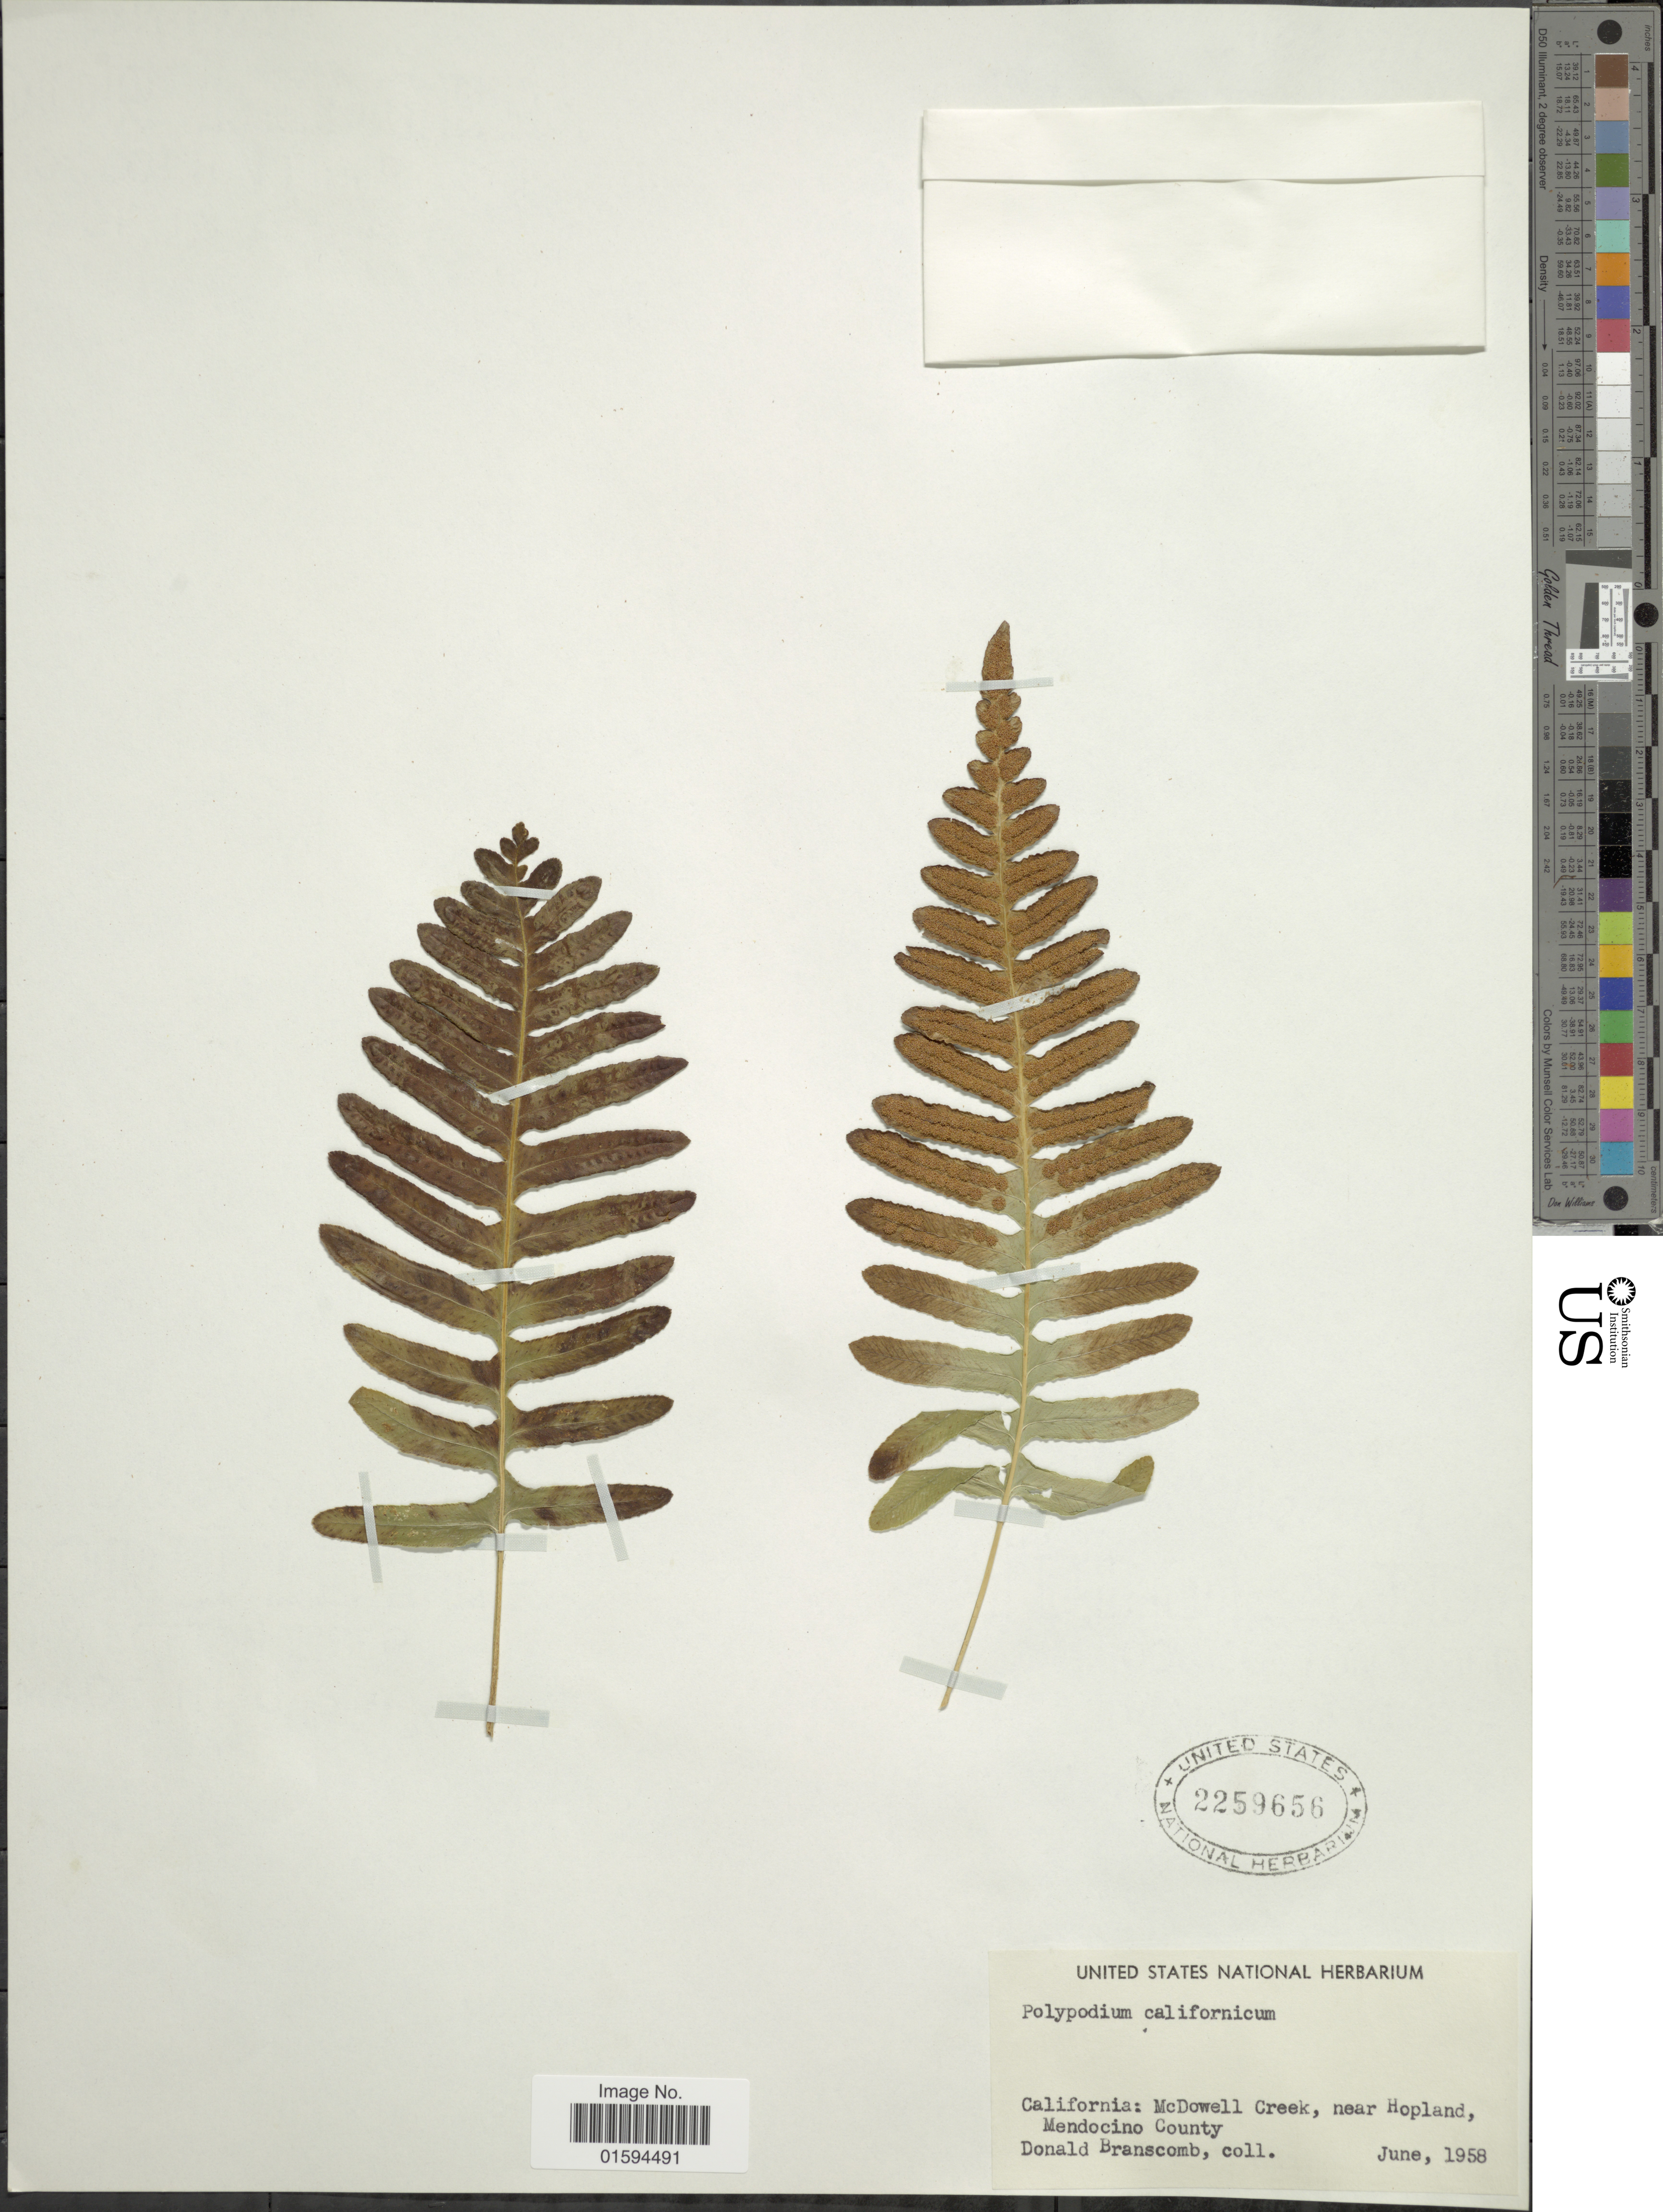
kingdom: Plantae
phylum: Tracheophyta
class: Polypodiopsida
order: Polypodiales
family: Polypodiaceae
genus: Polypodium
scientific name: Polypodium californicum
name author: Kaulf.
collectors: D. Branscomb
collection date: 1958-06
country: United States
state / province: California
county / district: Mendocino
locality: McDowell Creek, near Hopland, Mendocino County.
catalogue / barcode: US 2259656